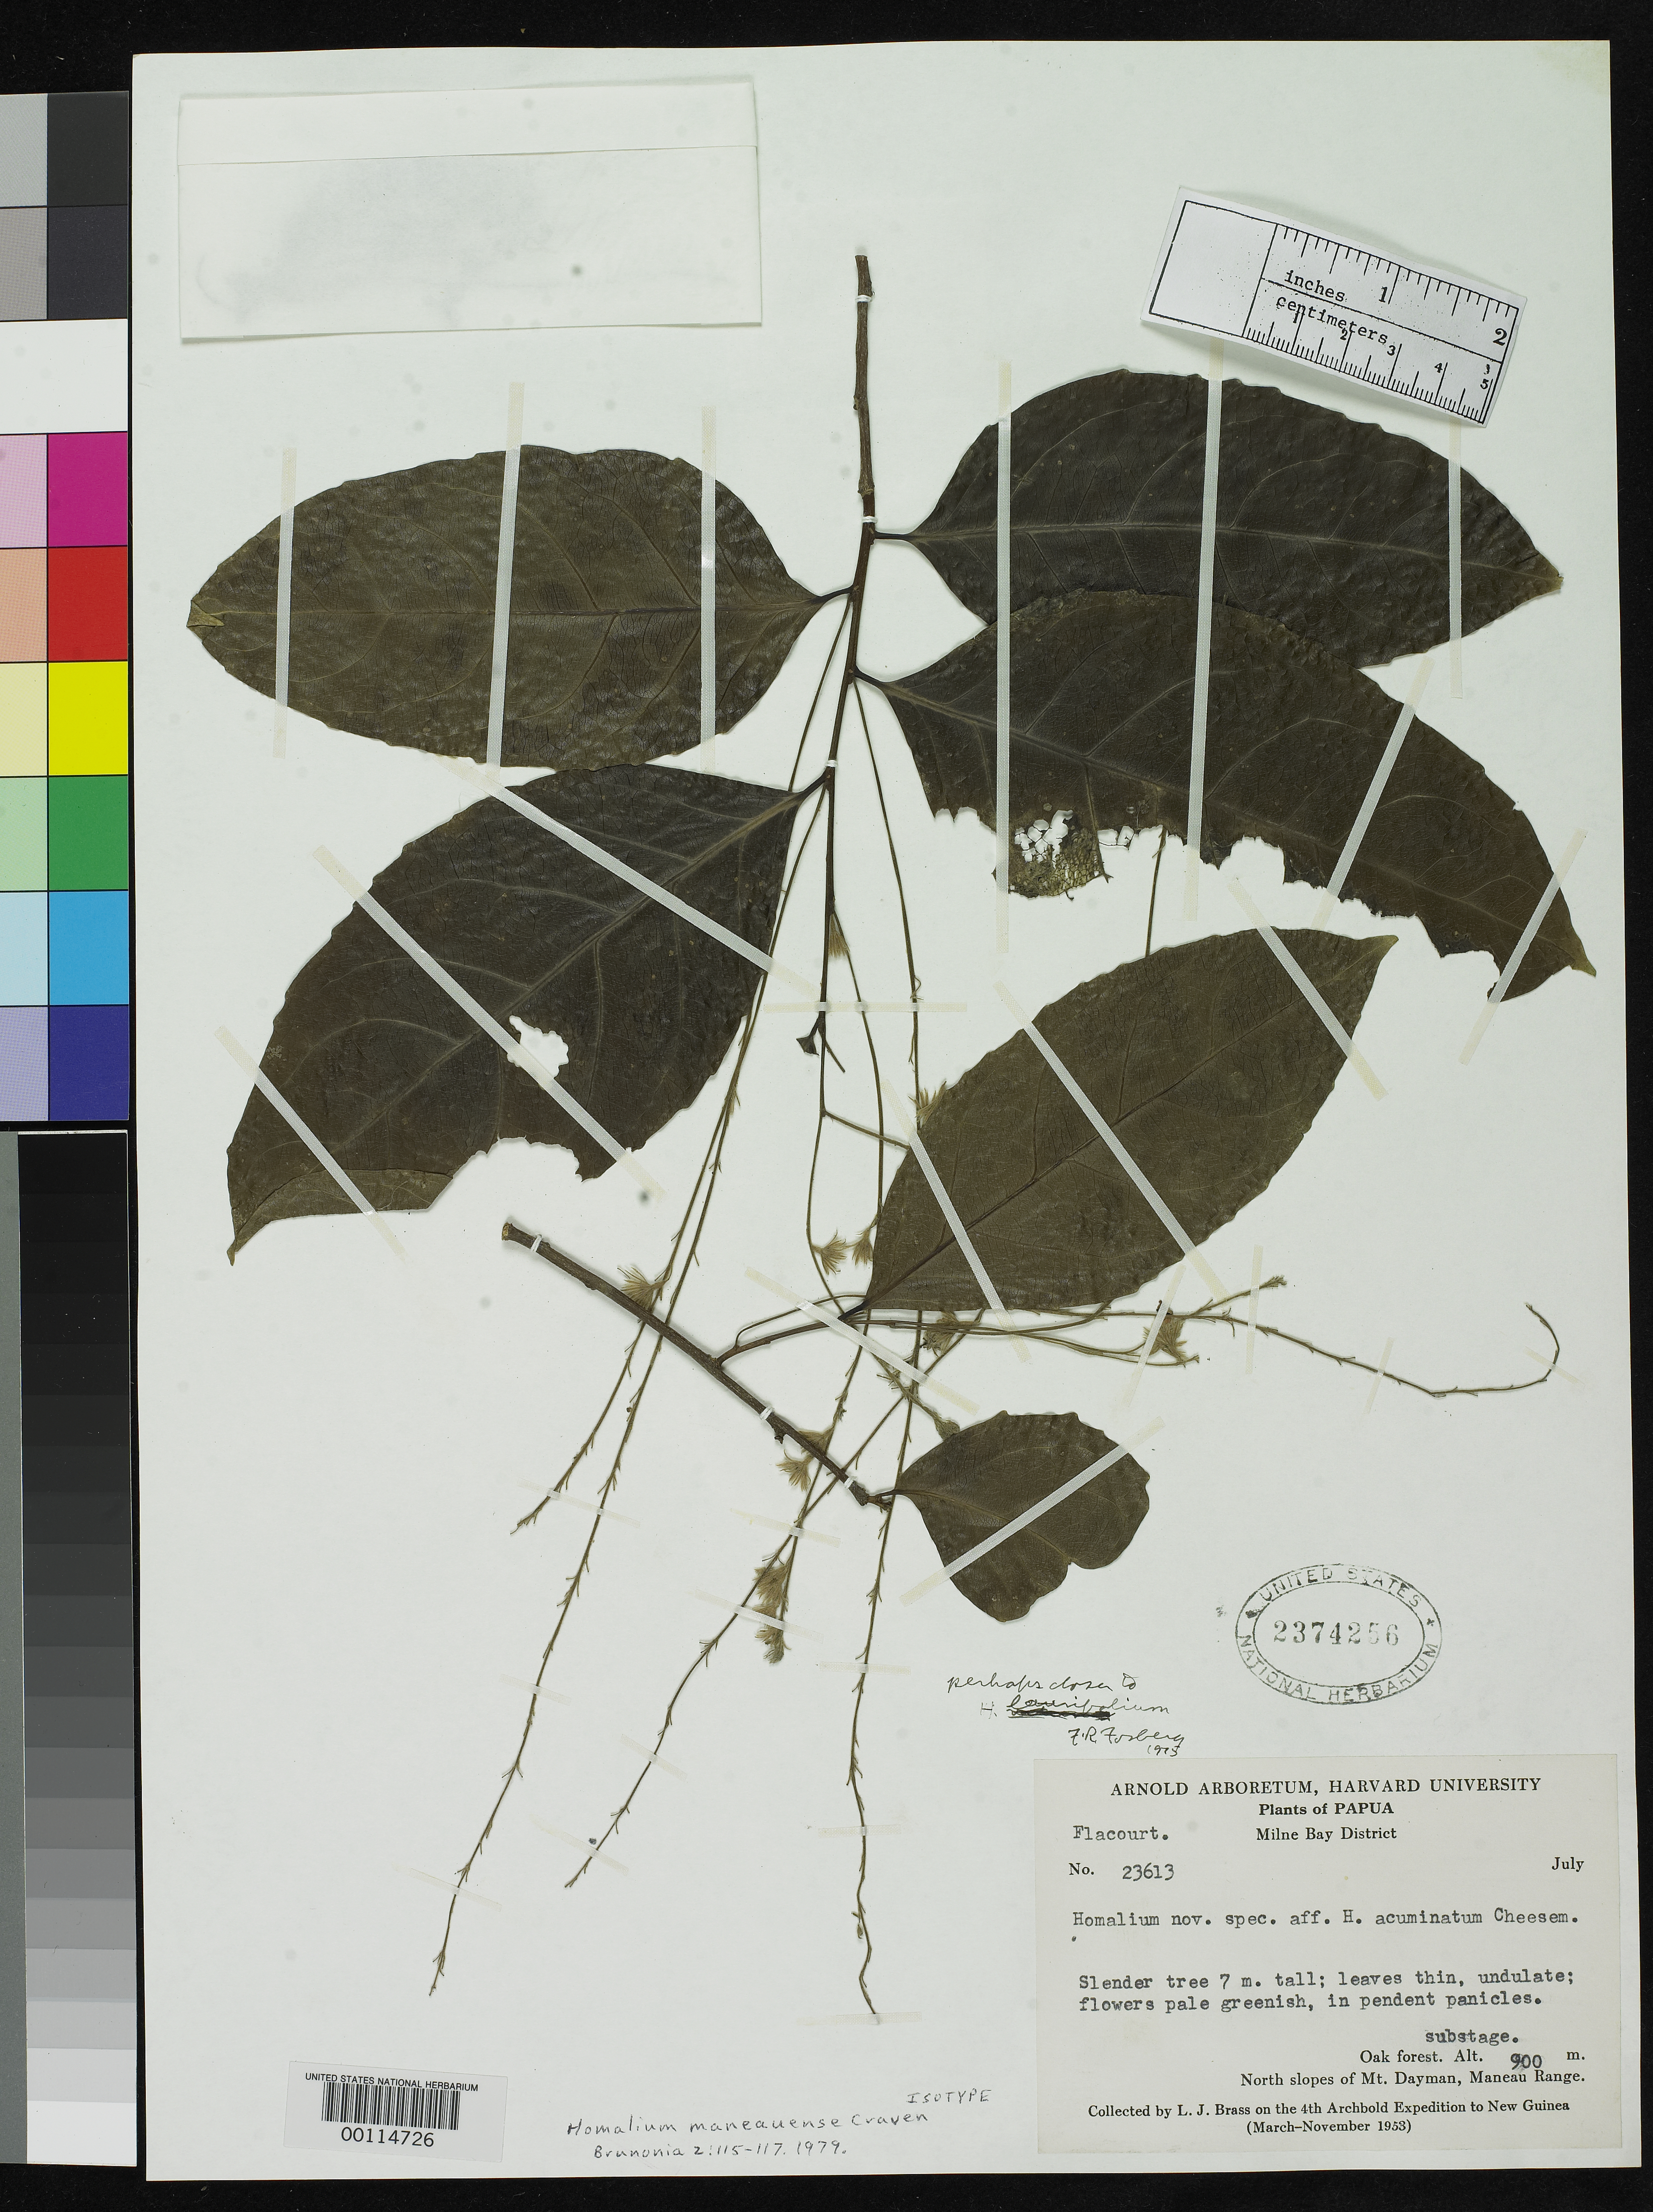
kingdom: Plantae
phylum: Tracheophyta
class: Magnoliopsida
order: Malpighiales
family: Salicaceae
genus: Homalium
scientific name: Homalium maneauense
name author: Craven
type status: Isotype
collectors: L. J. Brass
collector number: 23613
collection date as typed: Jul 1953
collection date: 1953-07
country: Papua New Guinea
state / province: Milne Bay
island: New Guinea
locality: Mt. Dayman, Maneau Range.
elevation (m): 900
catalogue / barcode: US 2374256